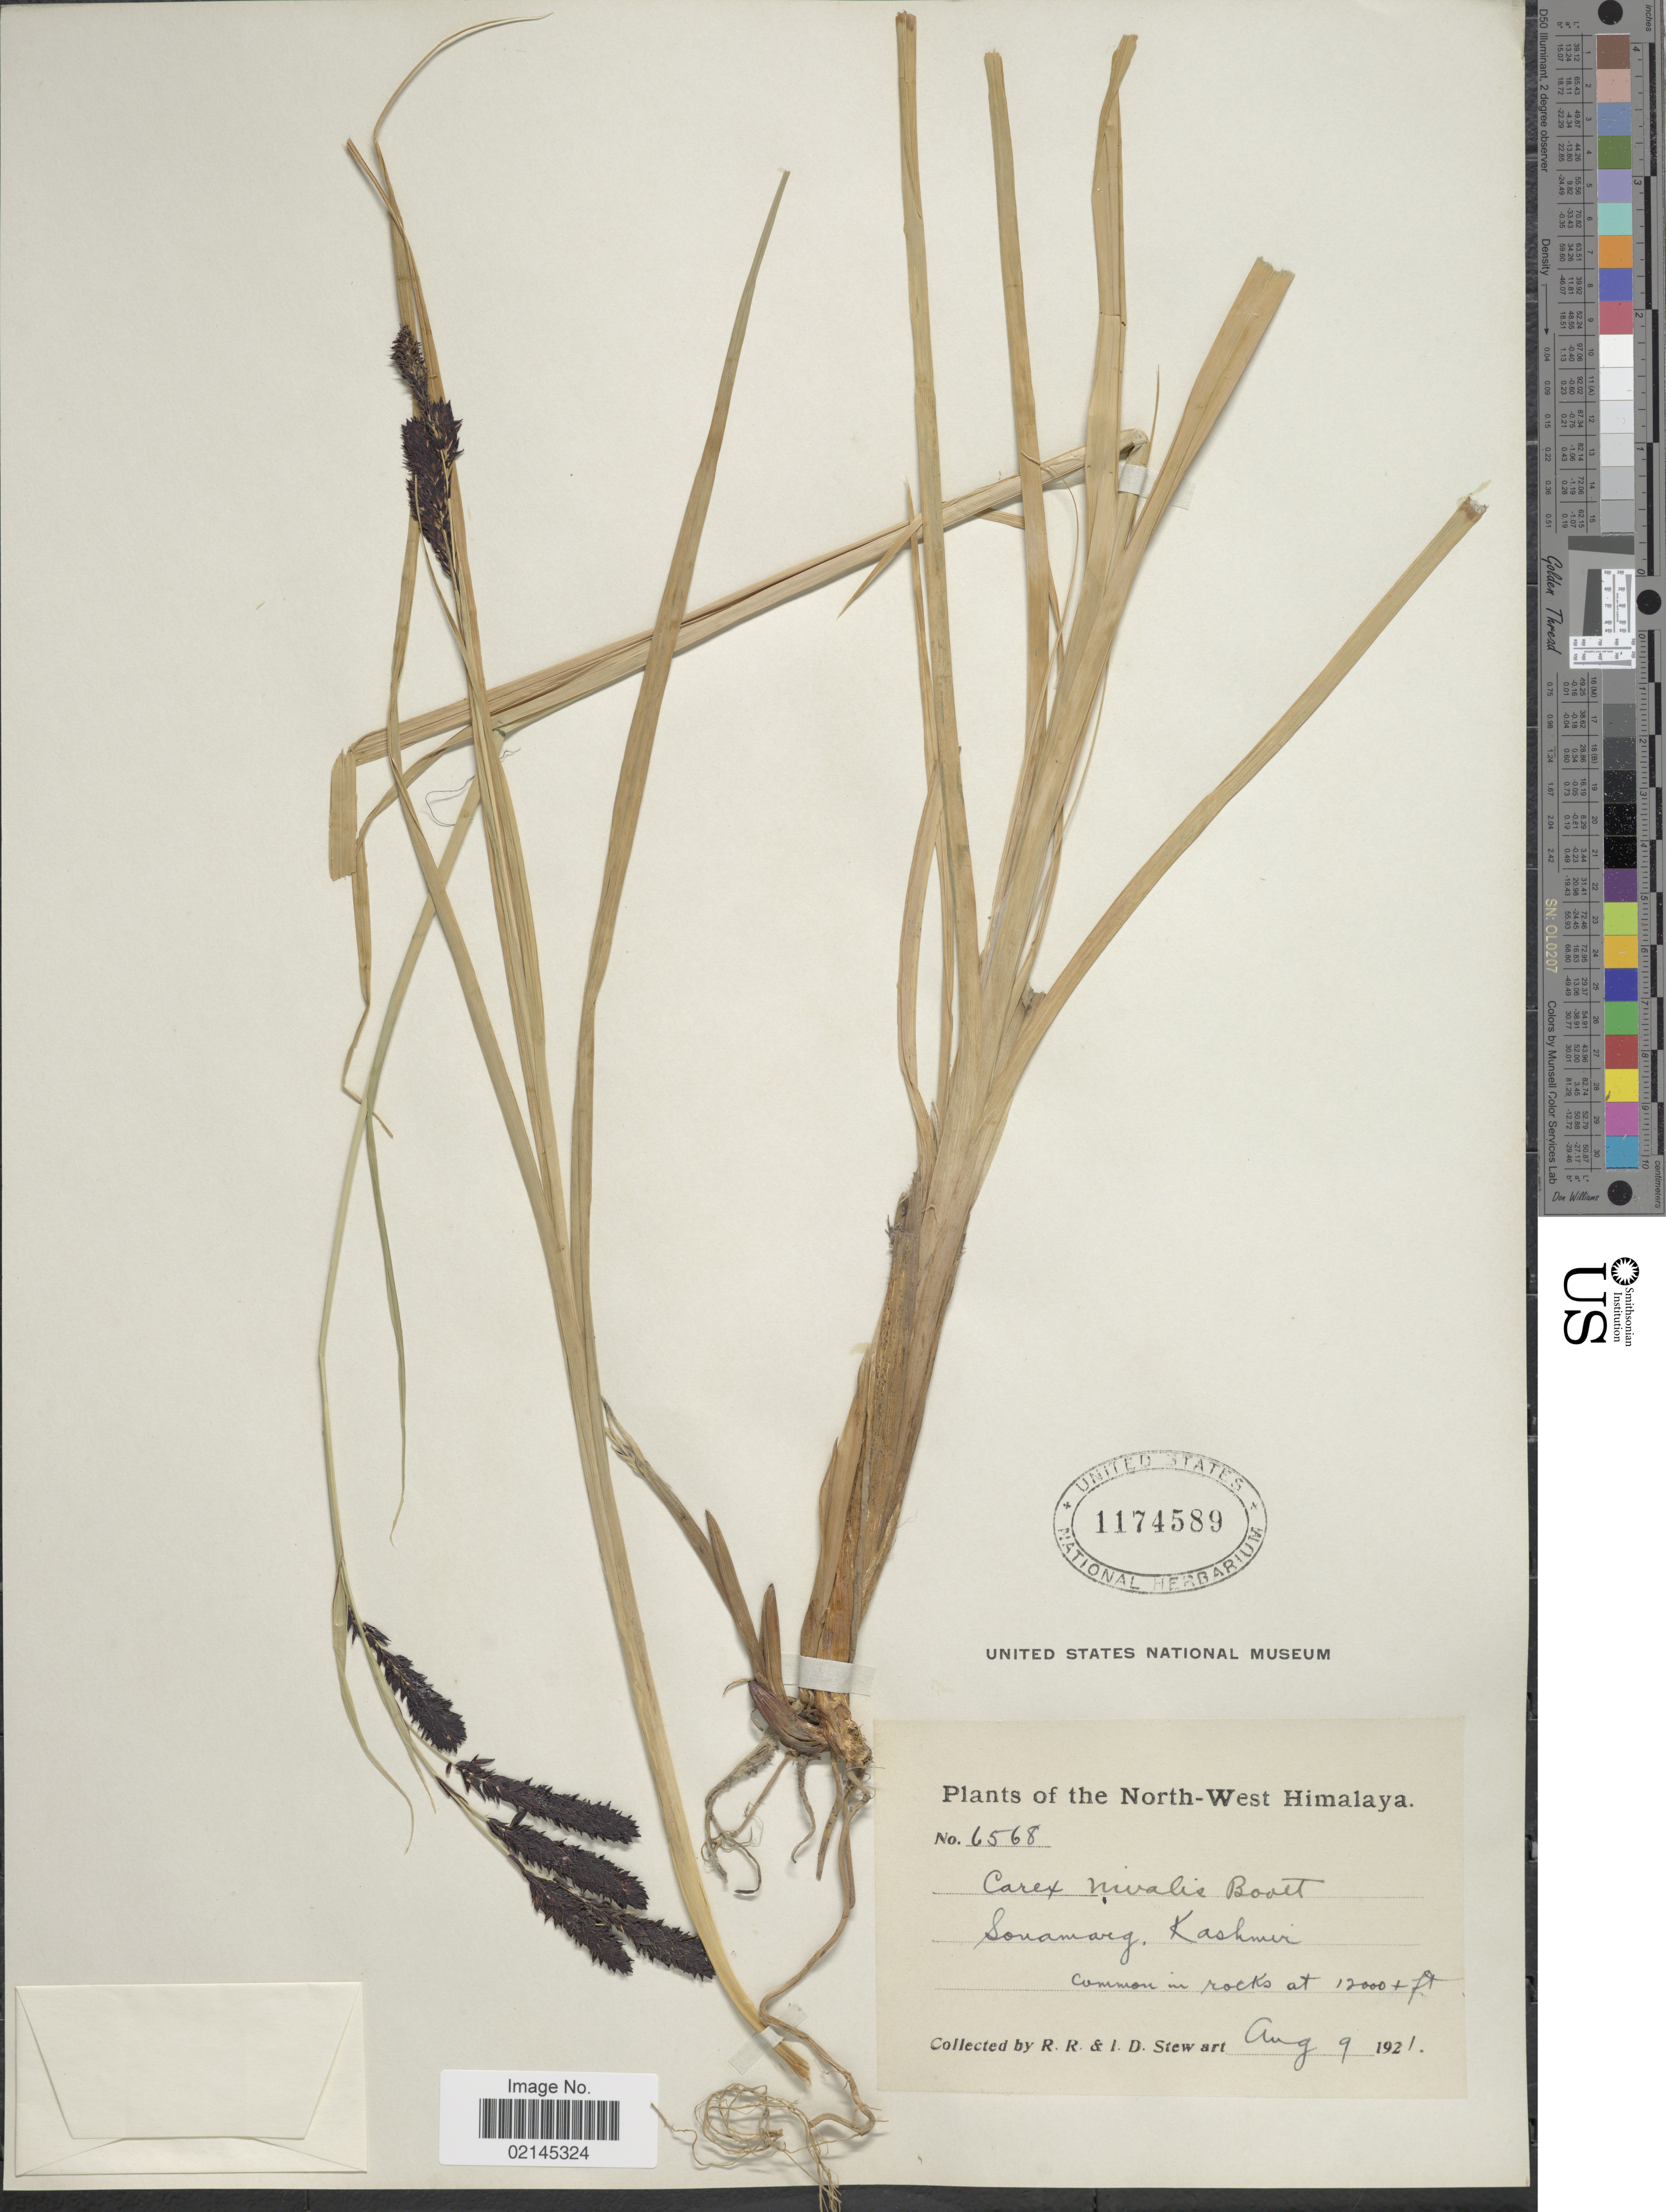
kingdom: Plantae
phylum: Tracheophyta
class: Liliopsida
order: Poales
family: Cyperaceae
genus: Carex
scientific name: Carex nivalis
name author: Boott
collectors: R. R. Stewart & I. Stewart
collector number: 6568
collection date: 1921-08-09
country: India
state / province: Jammu and Kashmir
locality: North-West Himalaya. Sonamarg, Kashmir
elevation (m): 3658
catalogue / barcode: US 1174589